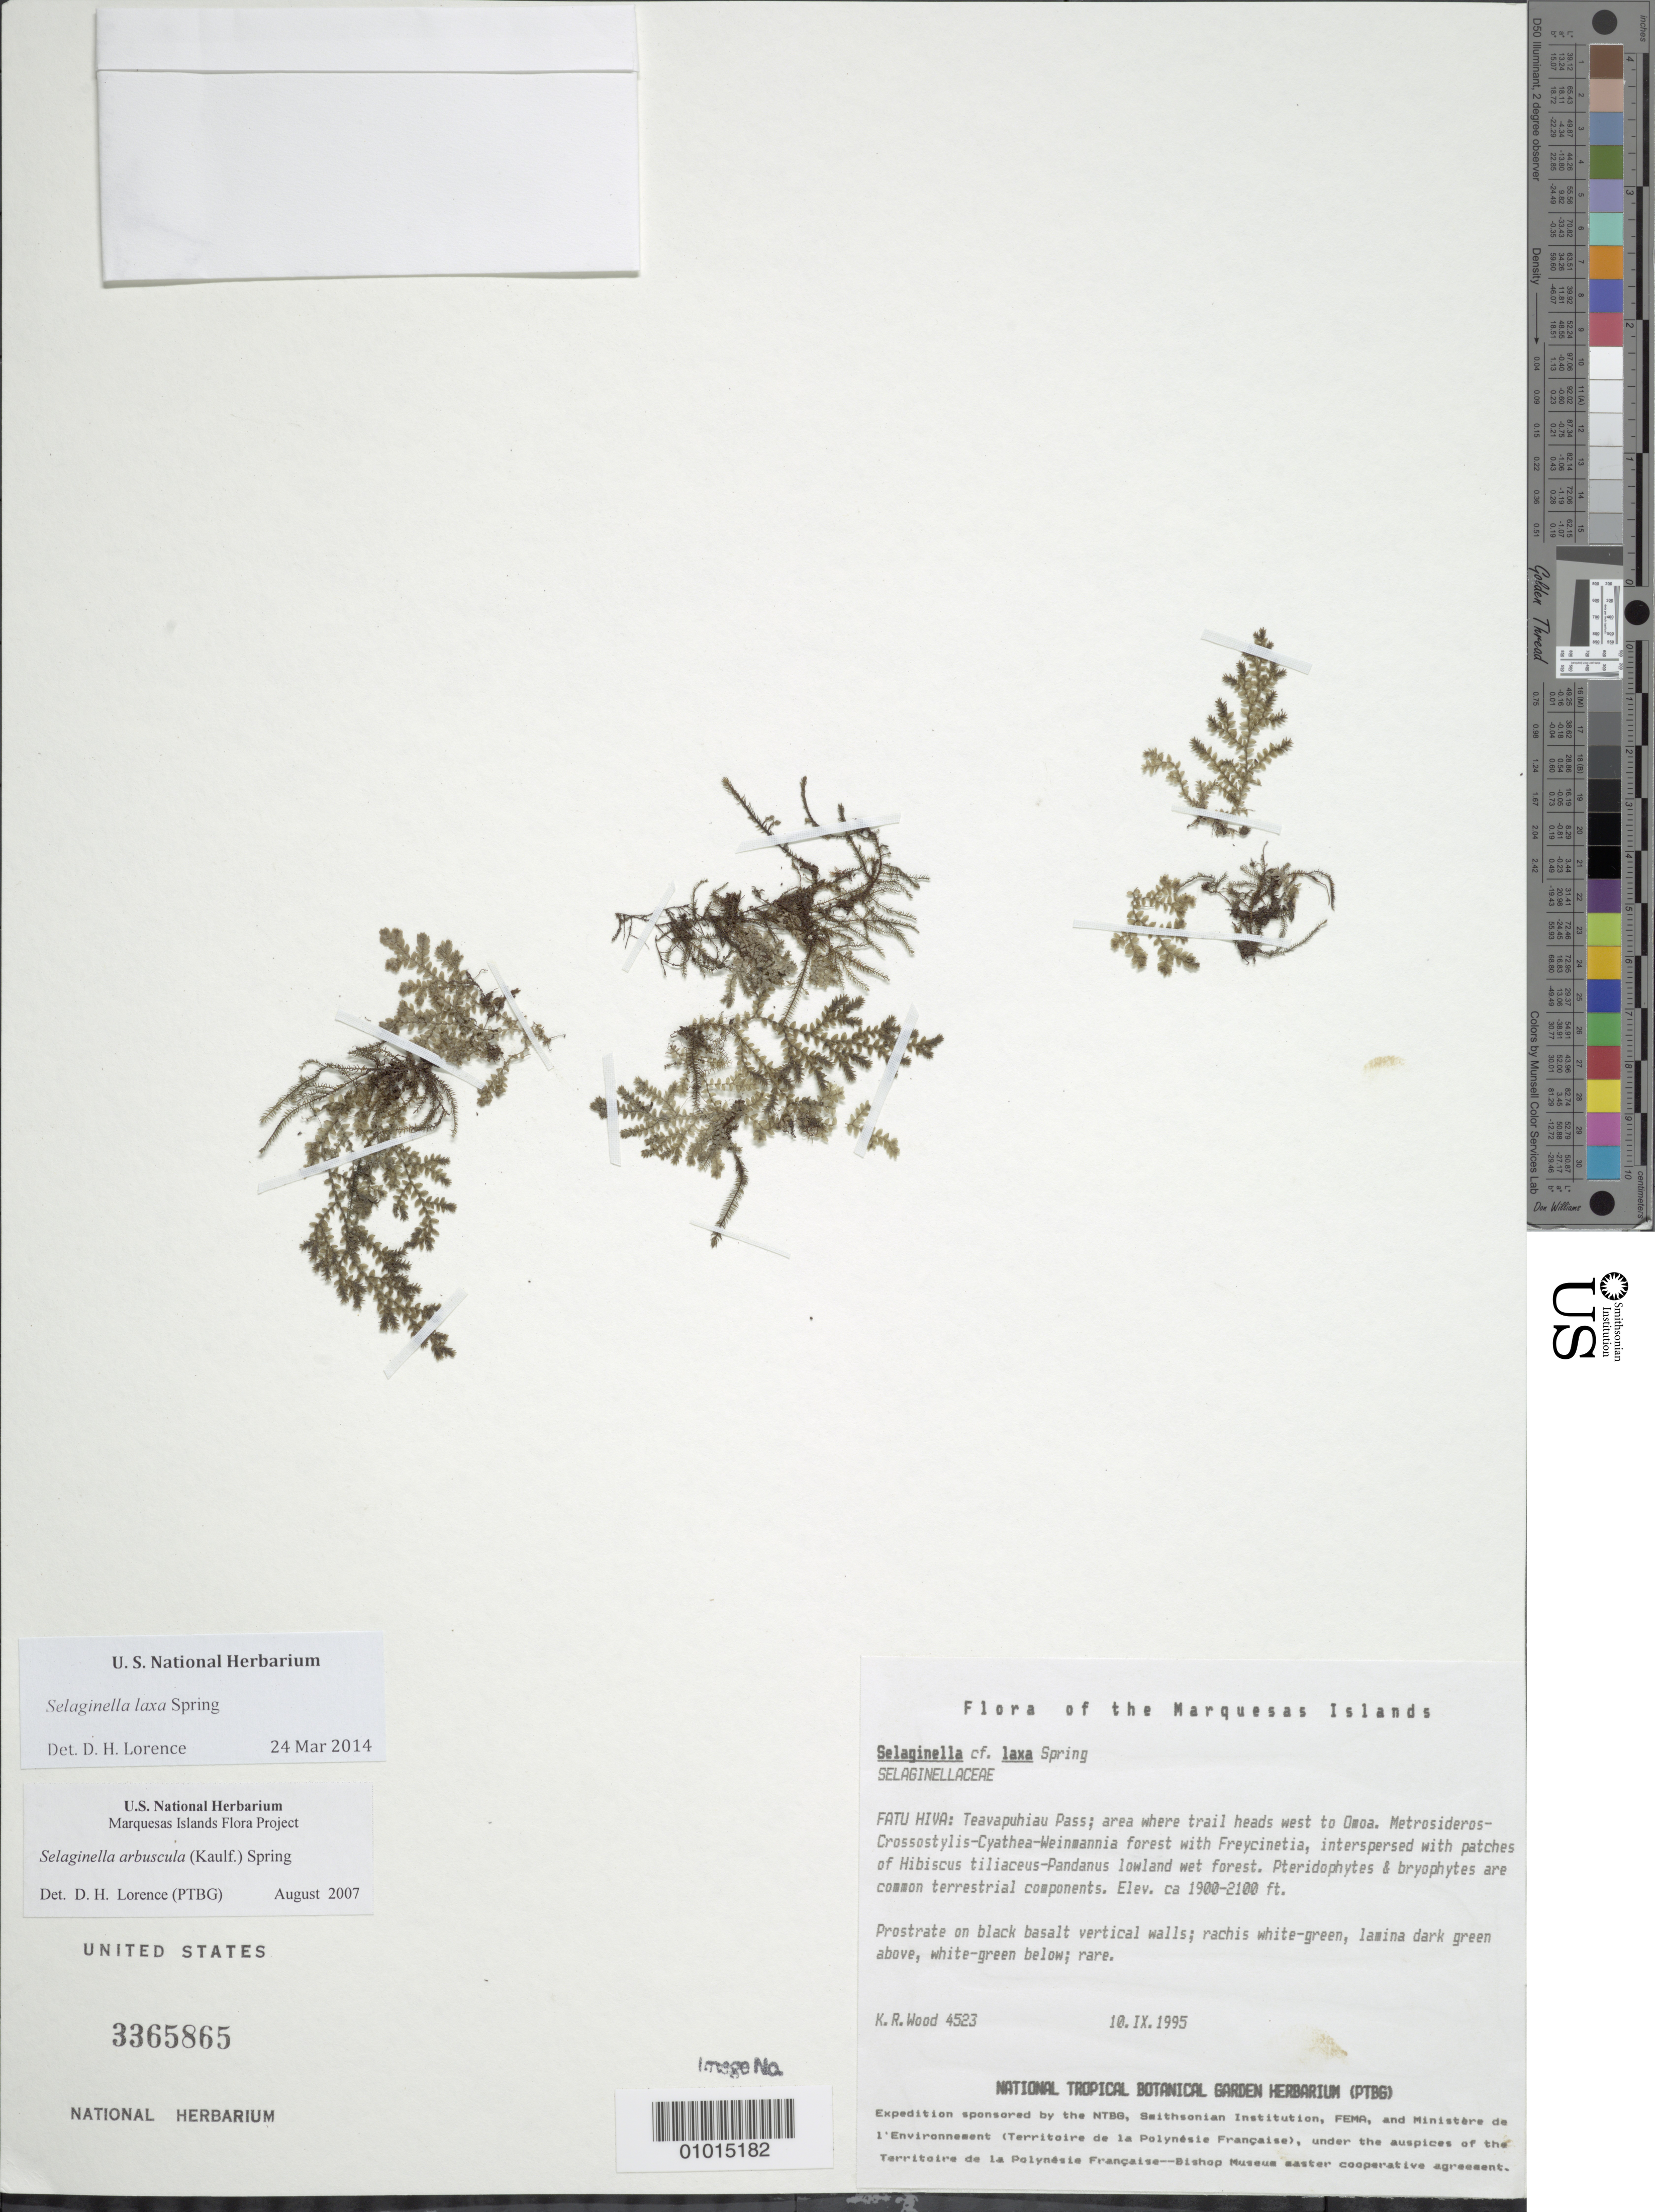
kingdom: Plantae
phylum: Tracheophyta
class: Lycopodiopsida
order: Selaginellales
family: Selaginellaceae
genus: Selaginella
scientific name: Selaginella laxa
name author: Spring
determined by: Lorence, David H., (PTBG), National Tropical Botanical Garden (UNITED STATES)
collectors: K. R. Wood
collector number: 4523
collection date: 1995-09-10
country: French Polynesia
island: Fatu Hiva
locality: Teavapuhiau Pass, area where trail heads W to 'Omo'a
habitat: Metrosideros-Crossostylis-Cyathea-Weinmannia w/ Freycinetia, interspersed w/ Hibiscus tiliaceus-Pandanus lowland wet forest; Pteridophytes & bryophytes are common terrestrial components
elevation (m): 579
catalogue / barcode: US 3365865